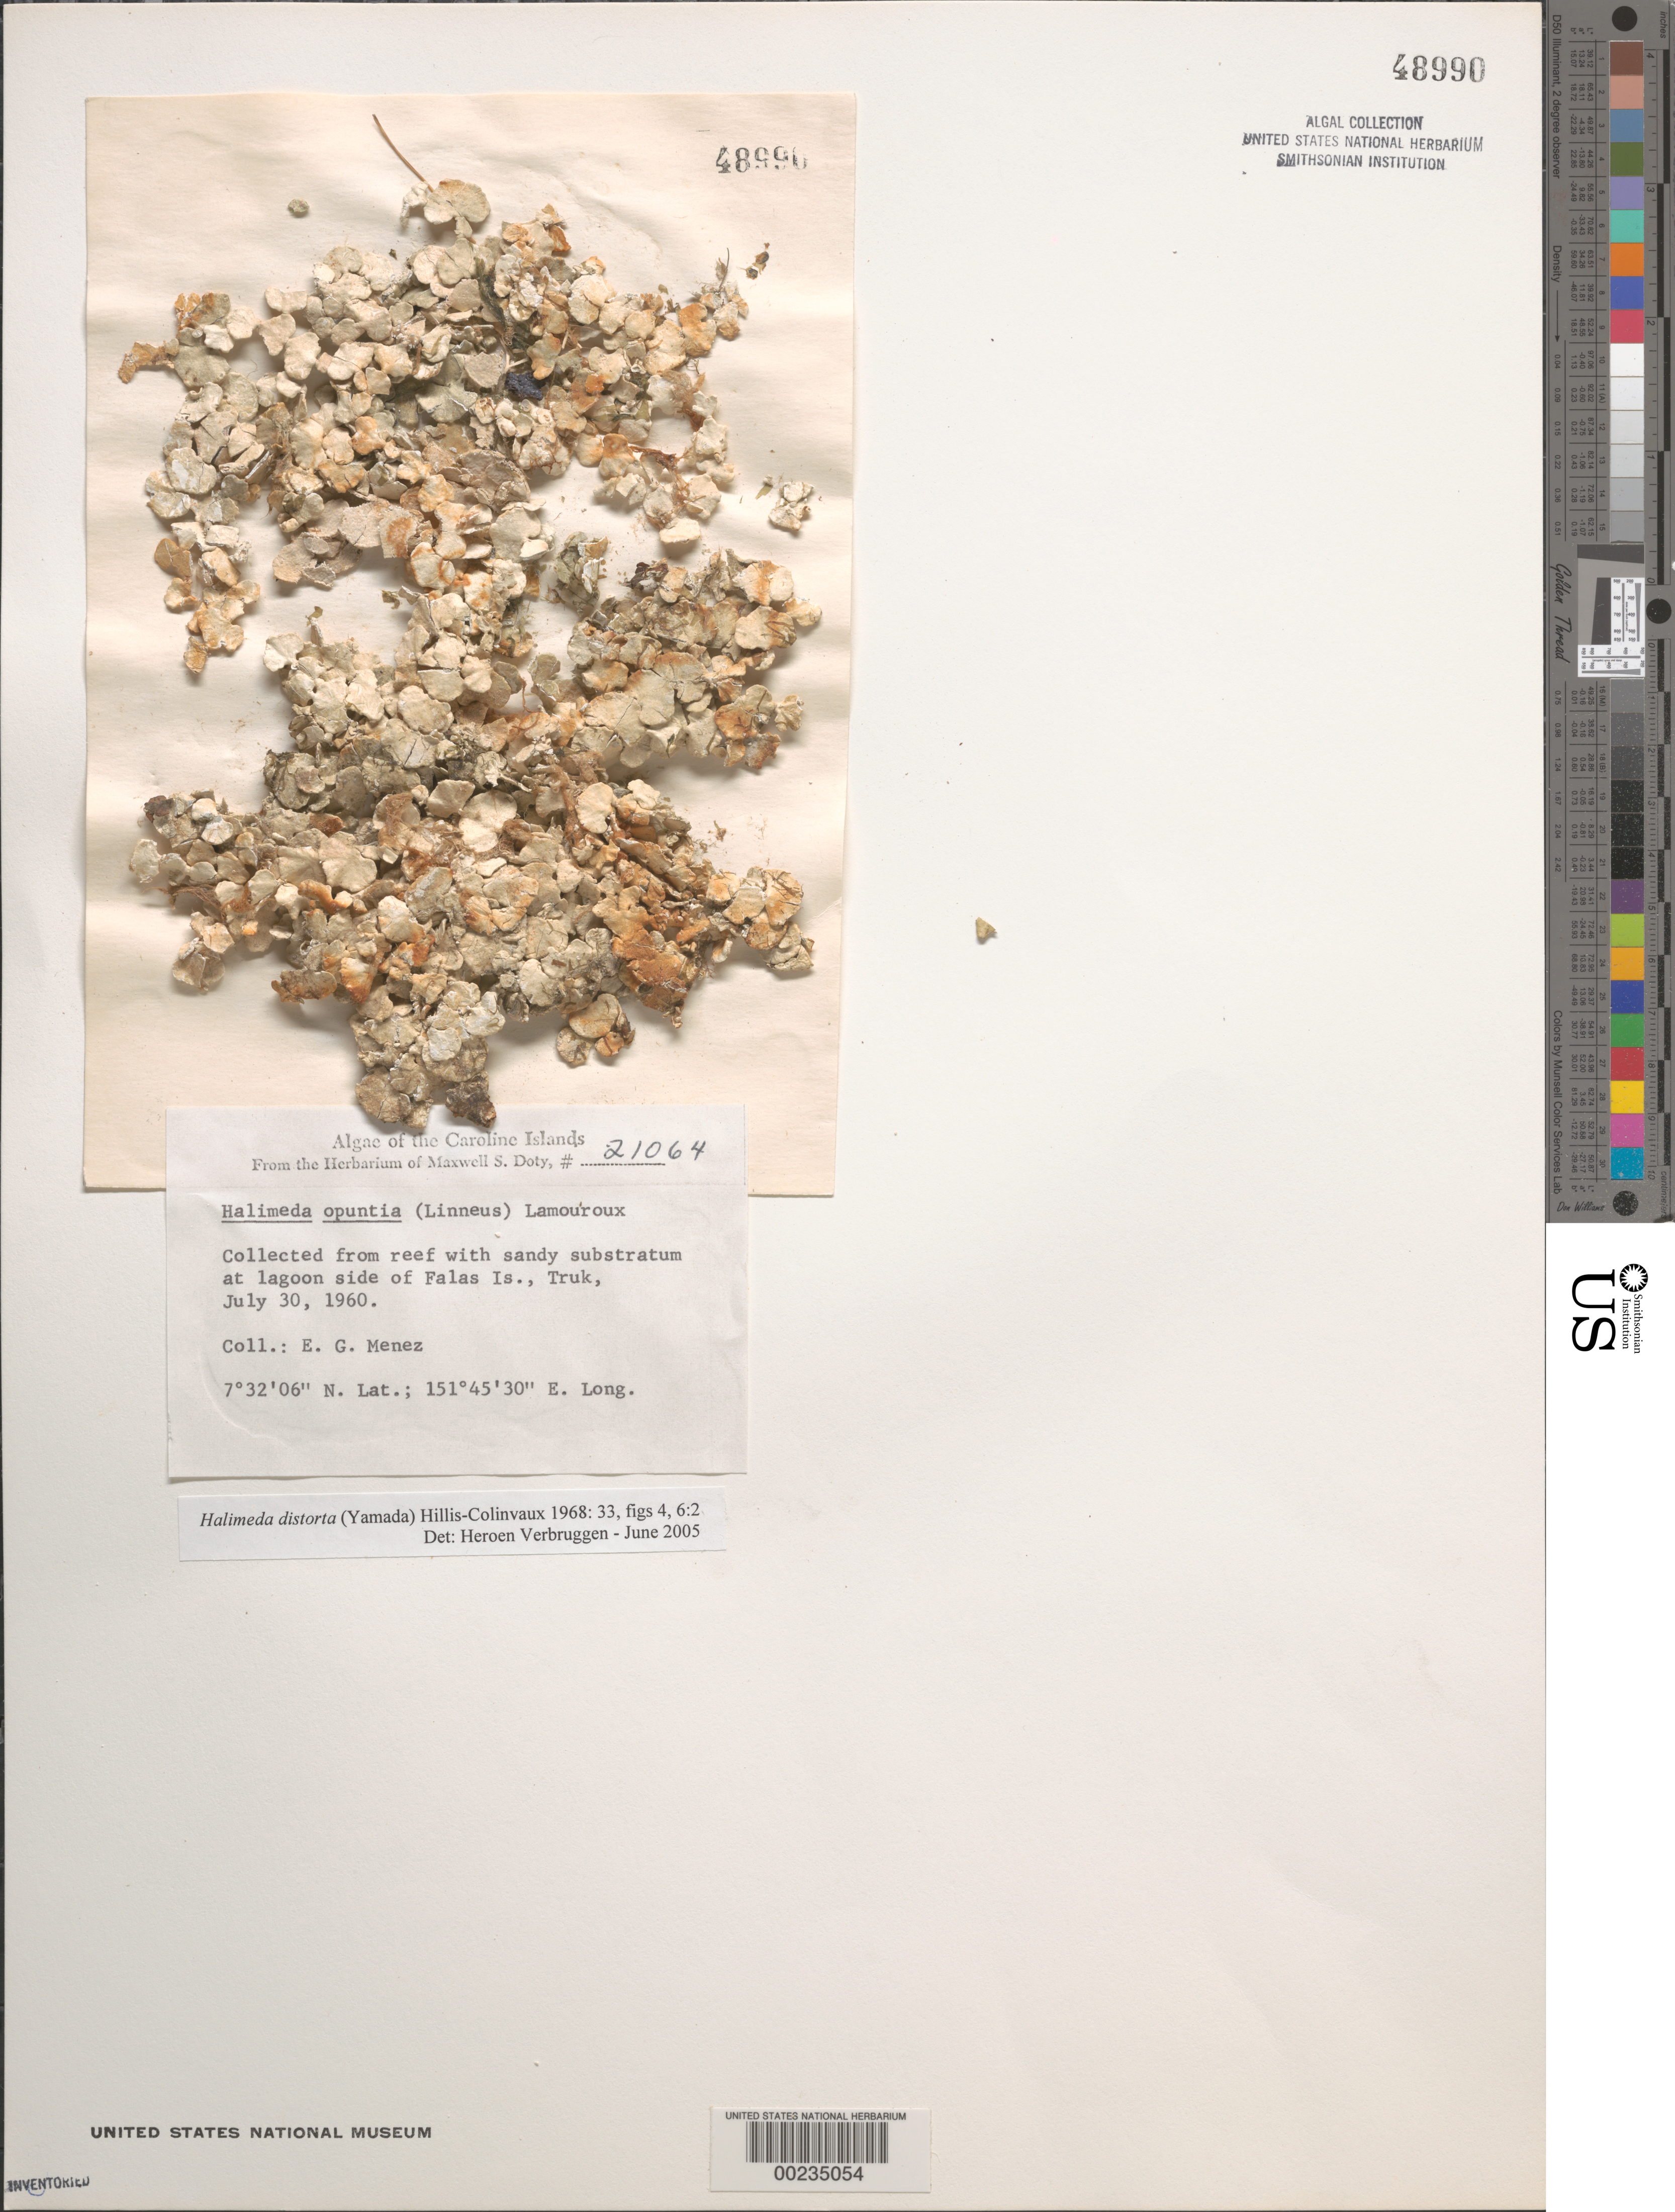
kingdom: Plantae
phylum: Chlorophyta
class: Ulvophyceae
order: Bryopsidales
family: Halimedaceae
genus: Halimeda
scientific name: Halimeda distorta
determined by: Verbruggen, H.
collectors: Meñez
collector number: MSD 21064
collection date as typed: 30 Jul 1960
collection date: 1960-07-30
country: Micronesia, Federated States of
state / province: Truk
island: Falas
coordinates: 7 32' 06" N, 151 45' 30" E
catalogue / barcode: US 48990